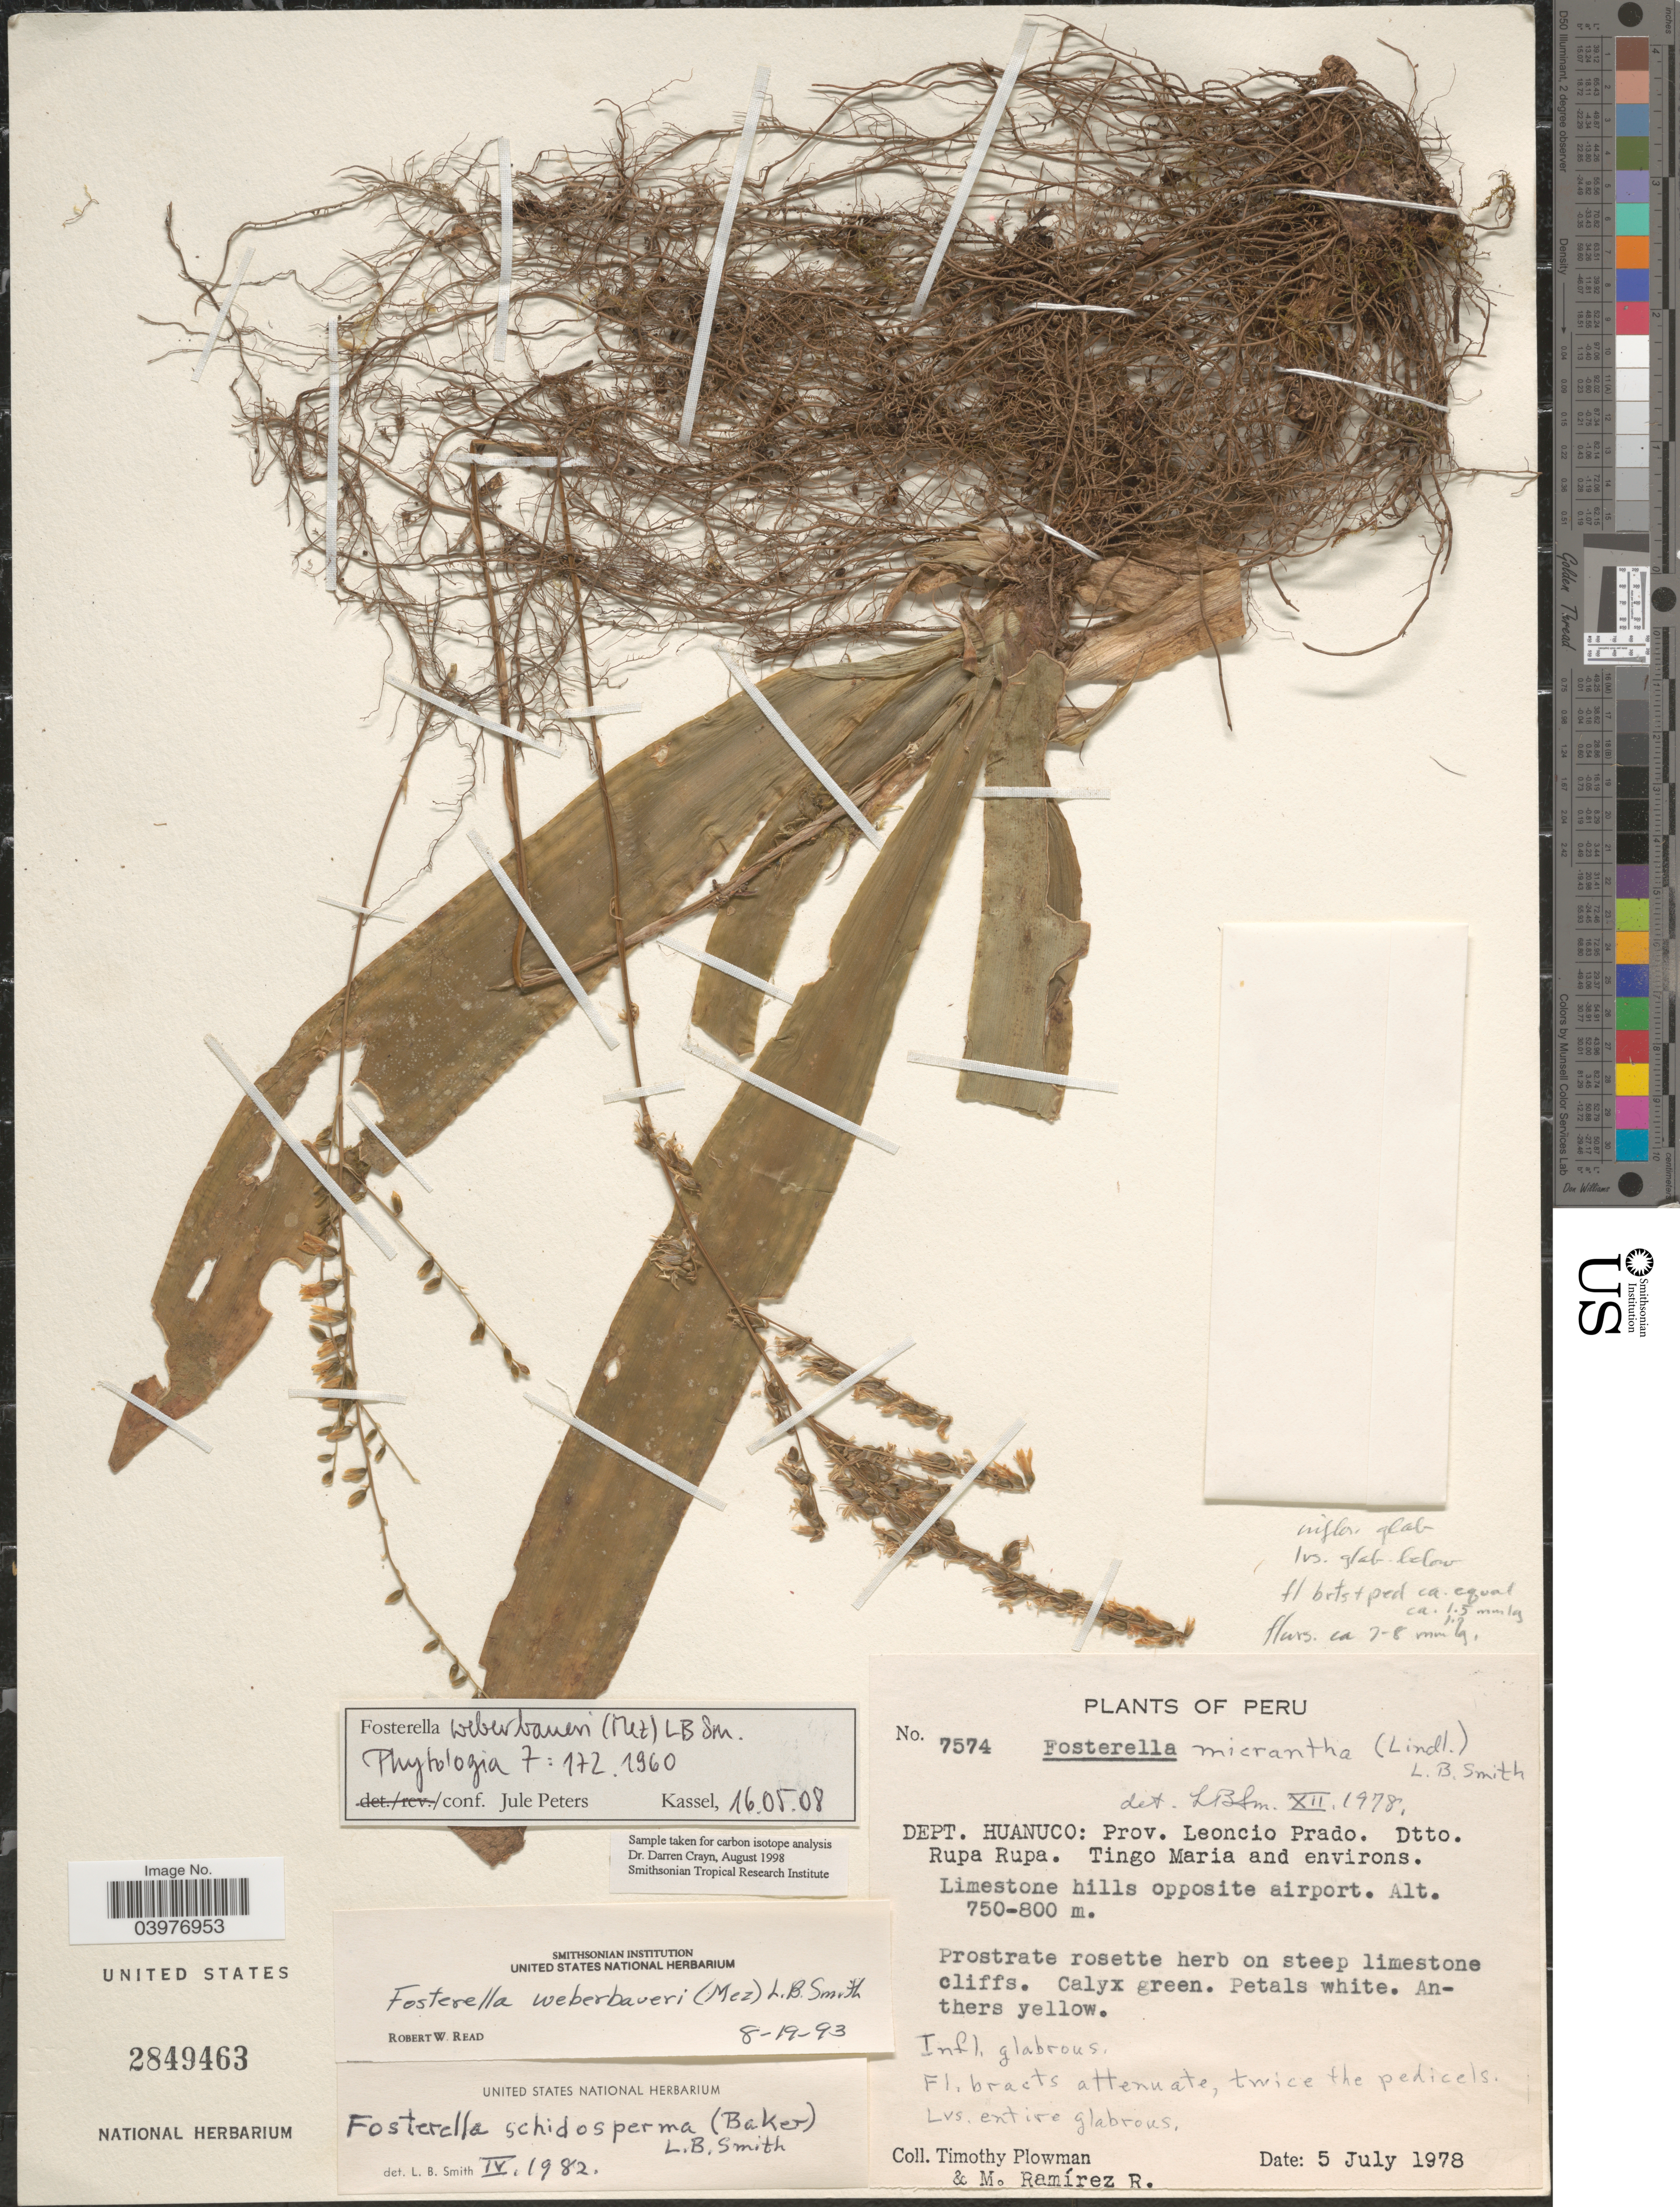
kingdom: Plantae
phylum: Tracheophyta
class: Liliopsida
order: Poales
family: Bromeliaceae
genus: Fosterella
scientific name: Fosterella weberbaueri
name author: (Mez) L.B. Sm.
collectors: T. Plowman & M. Ramirez R.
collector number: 7574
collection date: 1978-07-05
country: Peru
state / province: Huánuco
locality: Dept. Huanuco: Prov. Leoncio Prado. Dtto. Rupa Rupa. Tingo Maria and environs. Limestone hills opposite airport.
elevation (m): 750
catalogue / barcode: US 2849463